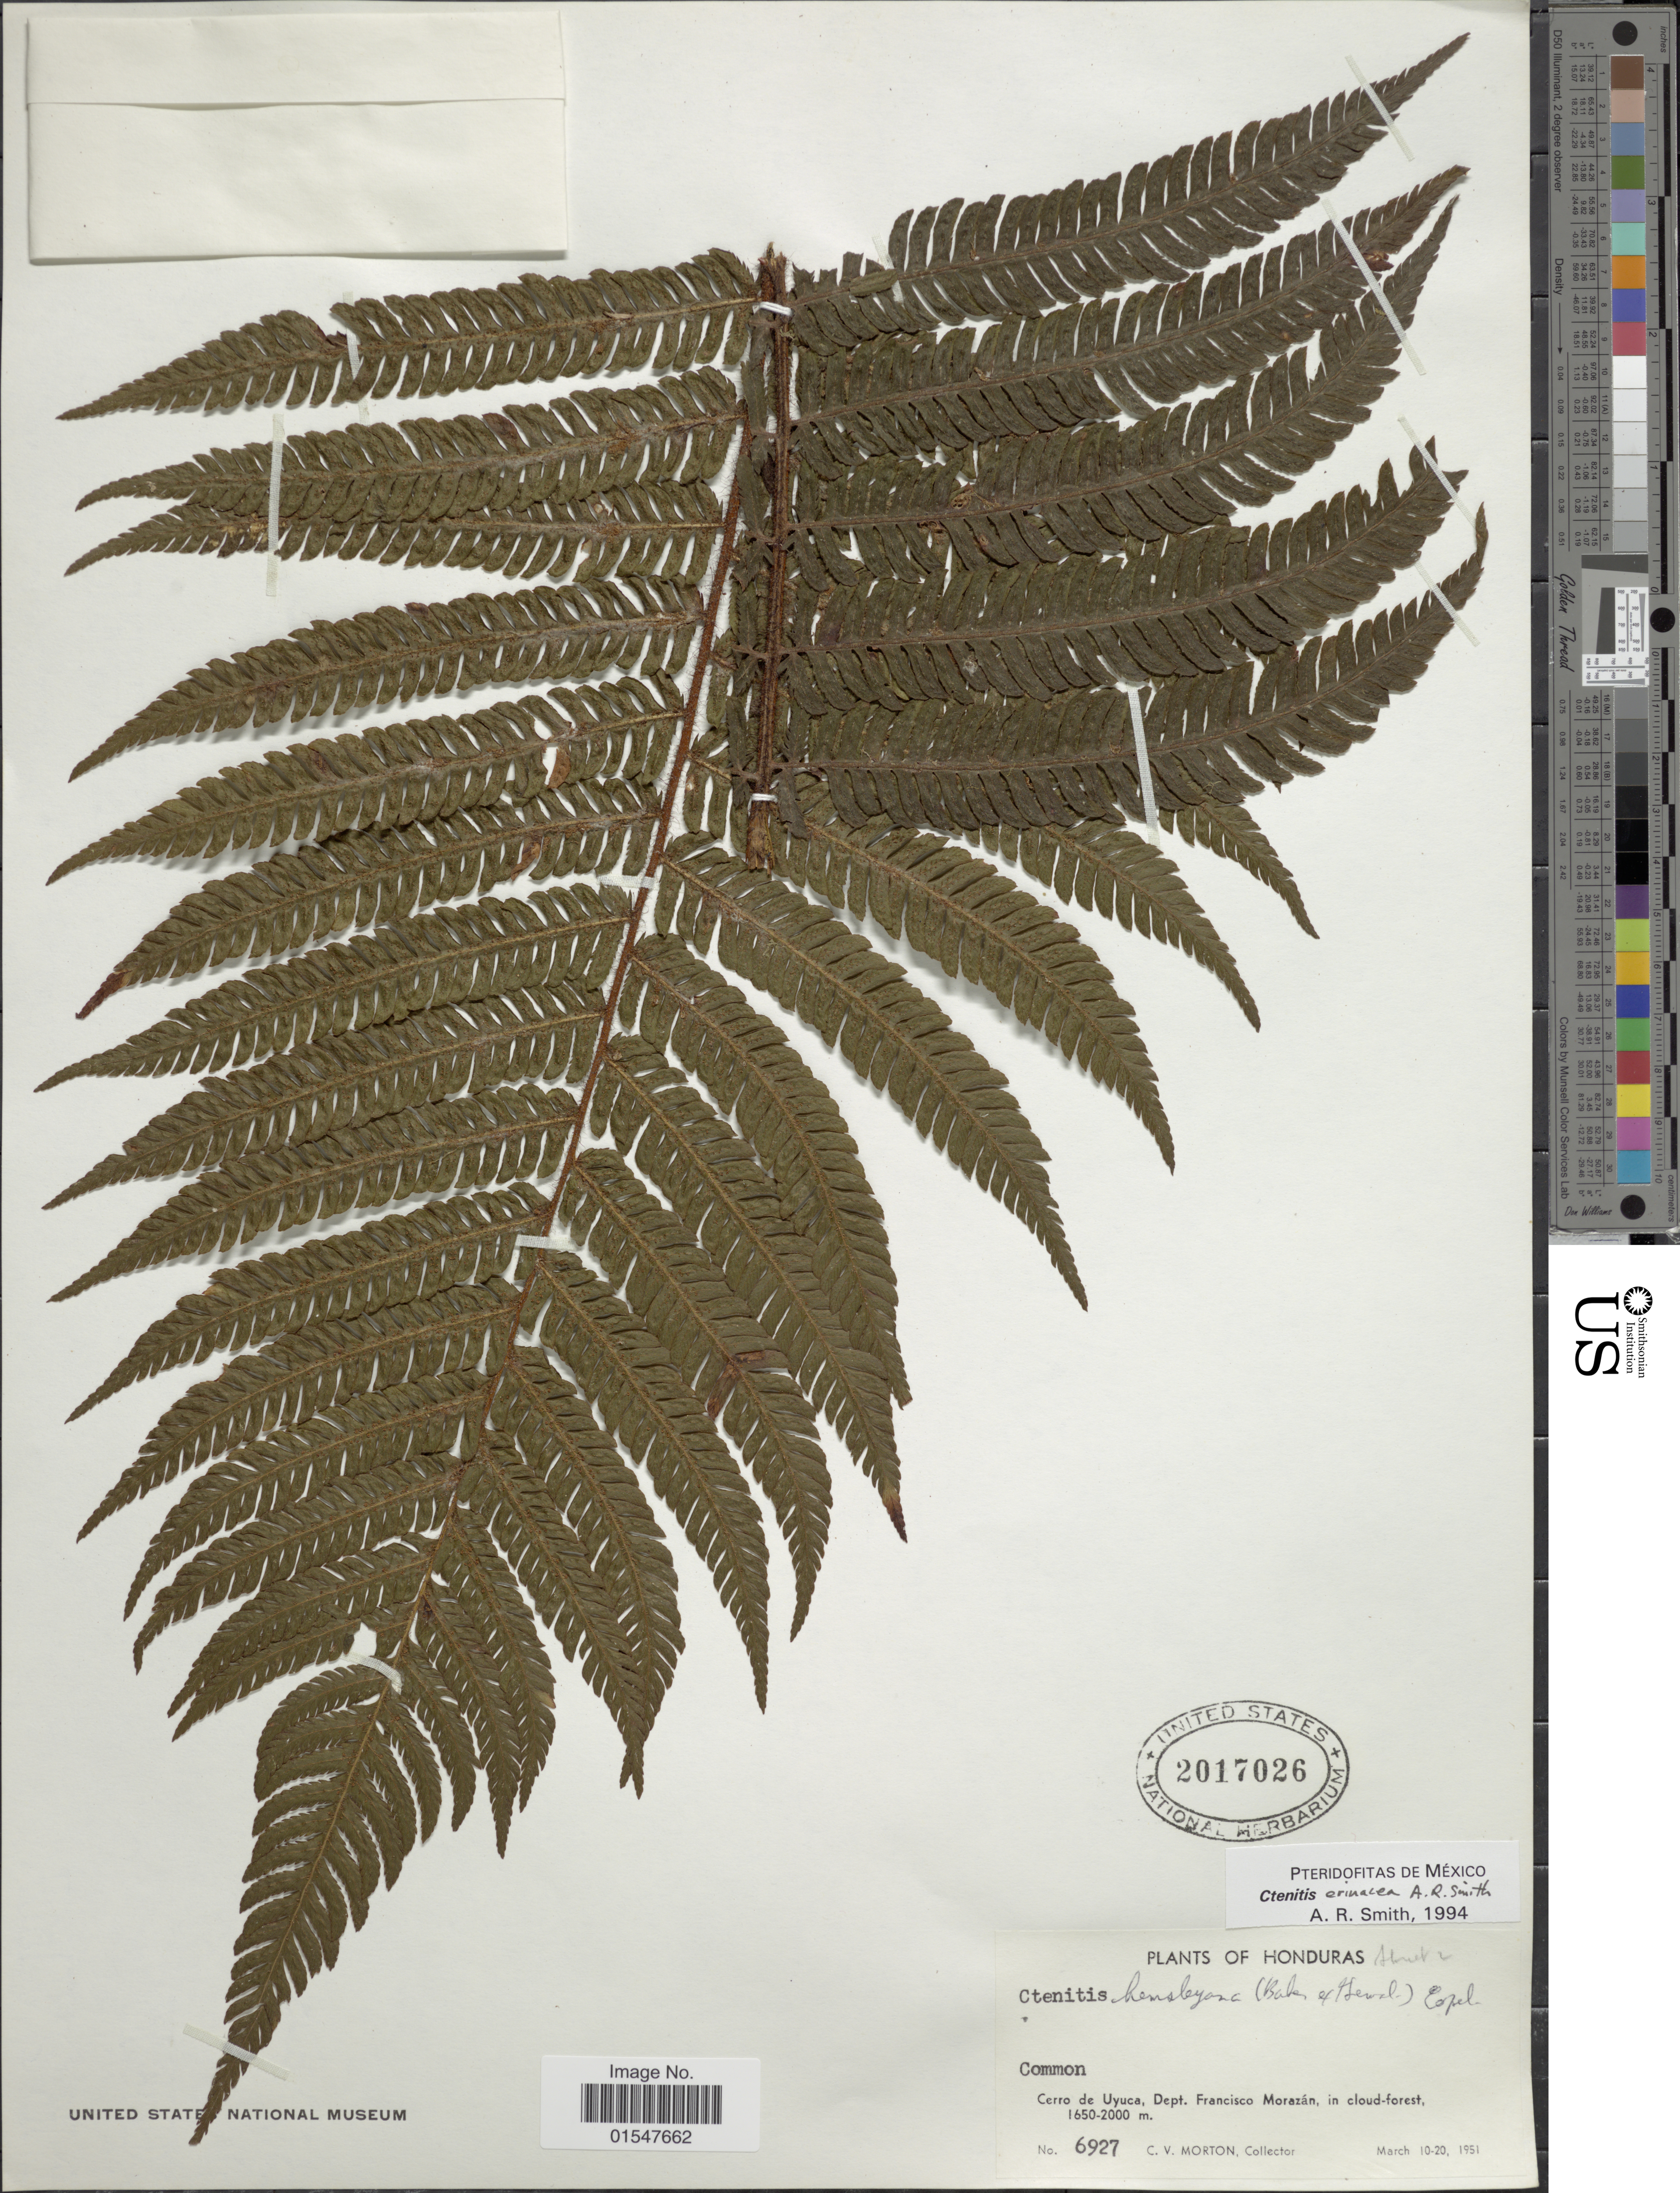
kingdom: Plantae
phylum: Tracheophyta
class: Polypodiopsida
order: Polypodiales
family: Dryopteridaceae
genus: Ctenitis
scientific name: Ctenitis erinacea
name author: A.R. Sm.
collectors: C. V. Morton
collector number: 6927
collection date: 1951-03-10/1951-03-20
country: Honduras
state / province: Fco. Morazán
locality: Cerro de Uyuca, Dept. Francisco Morazan.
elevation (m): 1650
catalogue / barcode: US 2017026